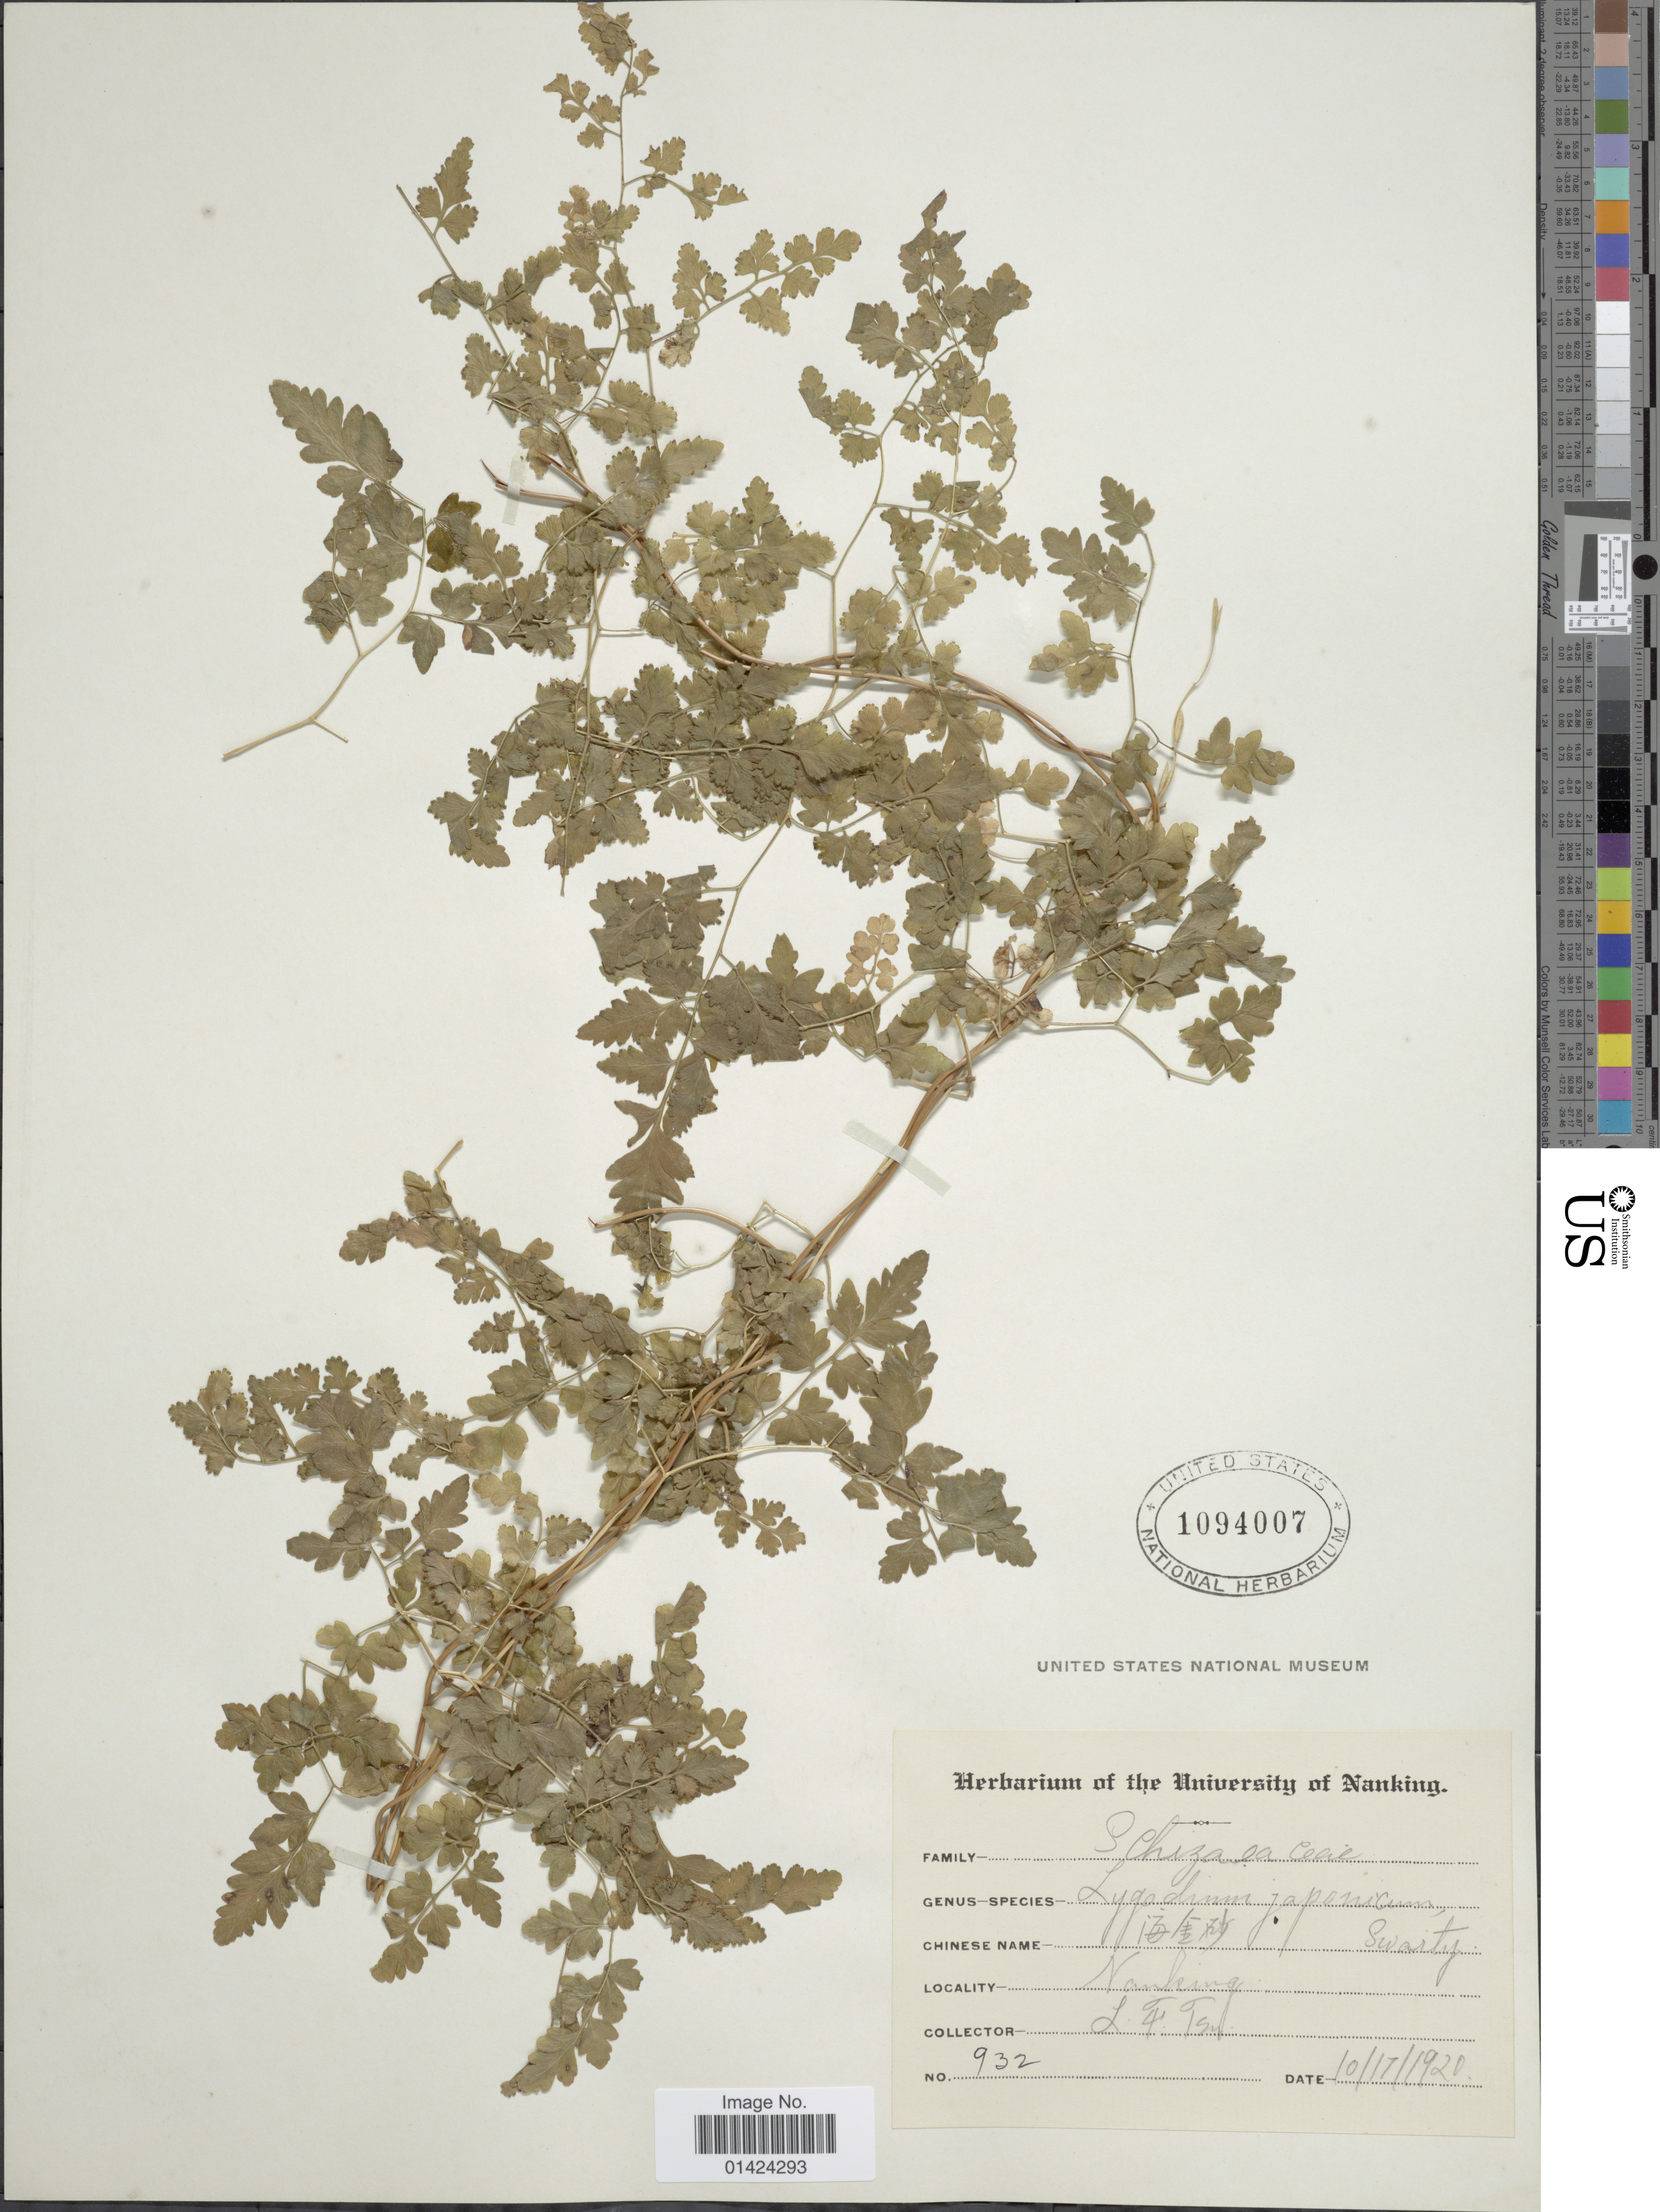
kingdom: Plantae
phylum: Tracheophyta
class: Polypodiopsida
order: Schizaeales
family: Lygodiaceae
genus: Lygodium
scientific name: Lygodium japonicum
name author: (Thunb.) Sw.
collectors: L. Tsu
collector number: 932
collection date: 1920-10-17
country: China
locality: Nanking.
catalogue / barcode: US 1094007